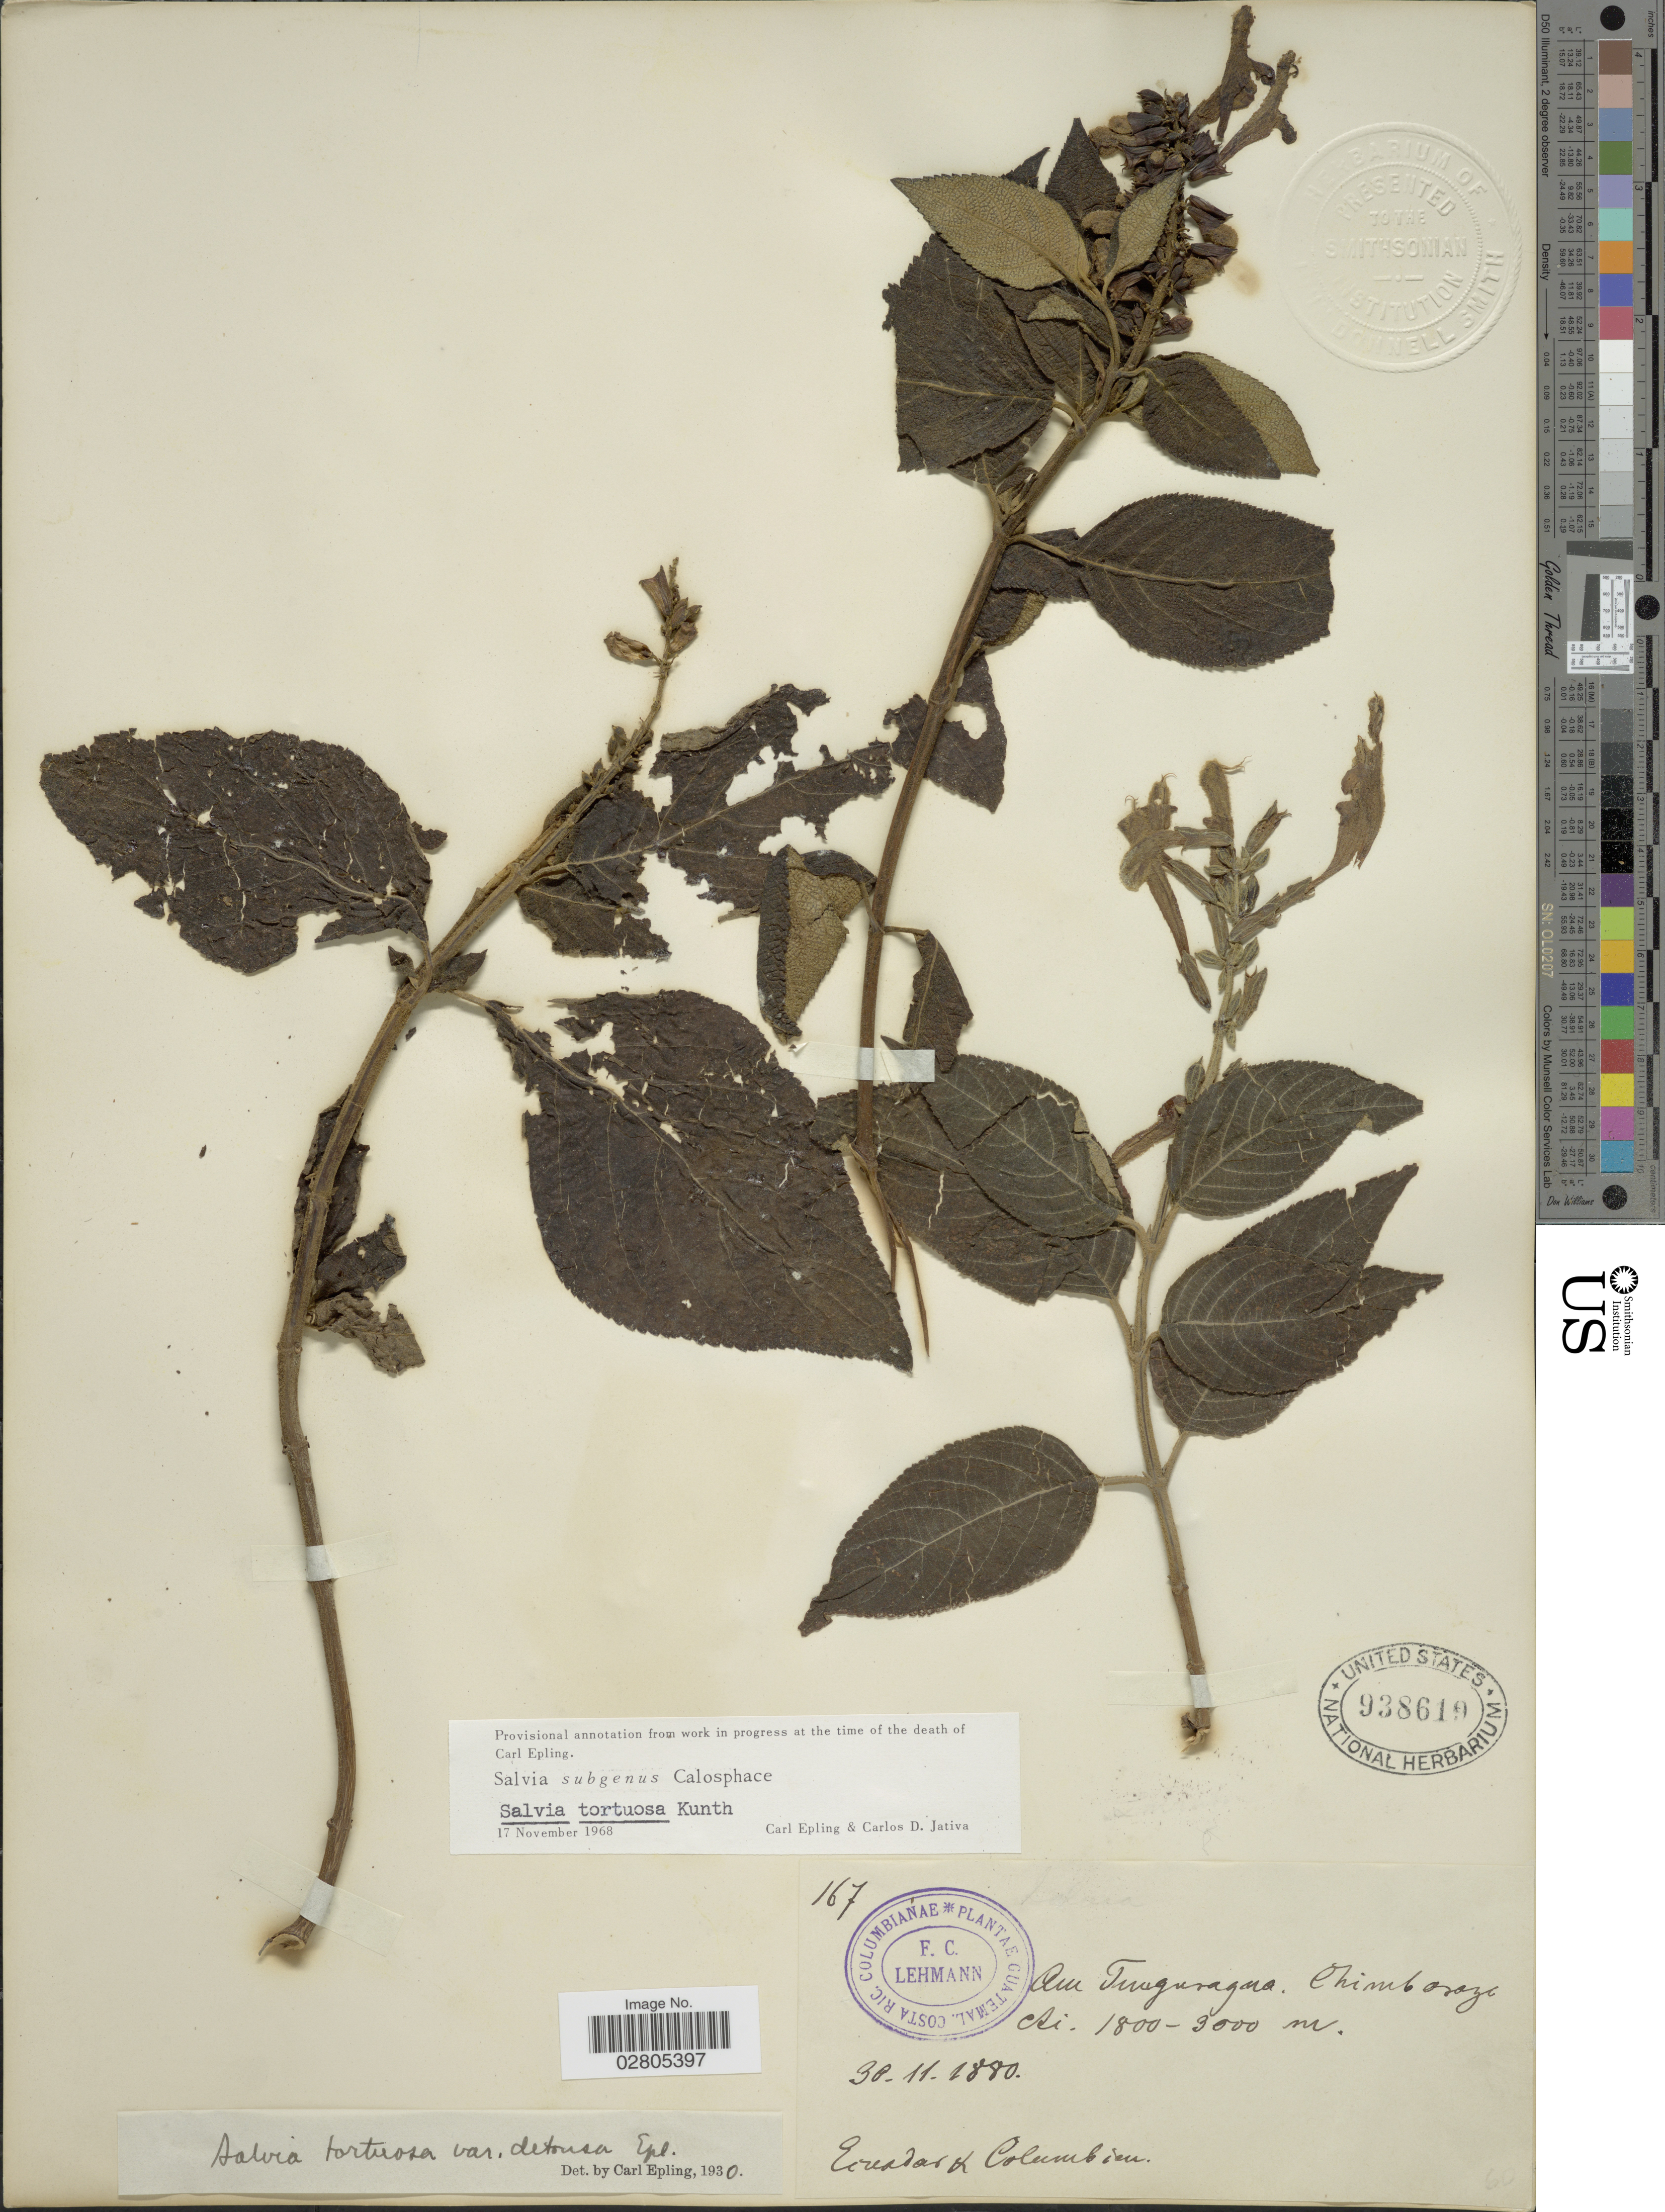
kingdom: Plantae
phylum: Tracheophyta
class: Magnoliopsida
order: Lamiales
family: Lamiaceae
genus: Salvia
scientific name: Salvia tortuosa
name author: Kunth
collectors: F. C. Lehmann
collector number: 167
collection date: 1880-11-30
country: Ecuador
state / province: Chimborazo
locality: Am Tunguragua. Chimborazo.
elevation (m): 1800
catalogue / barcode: US 938619